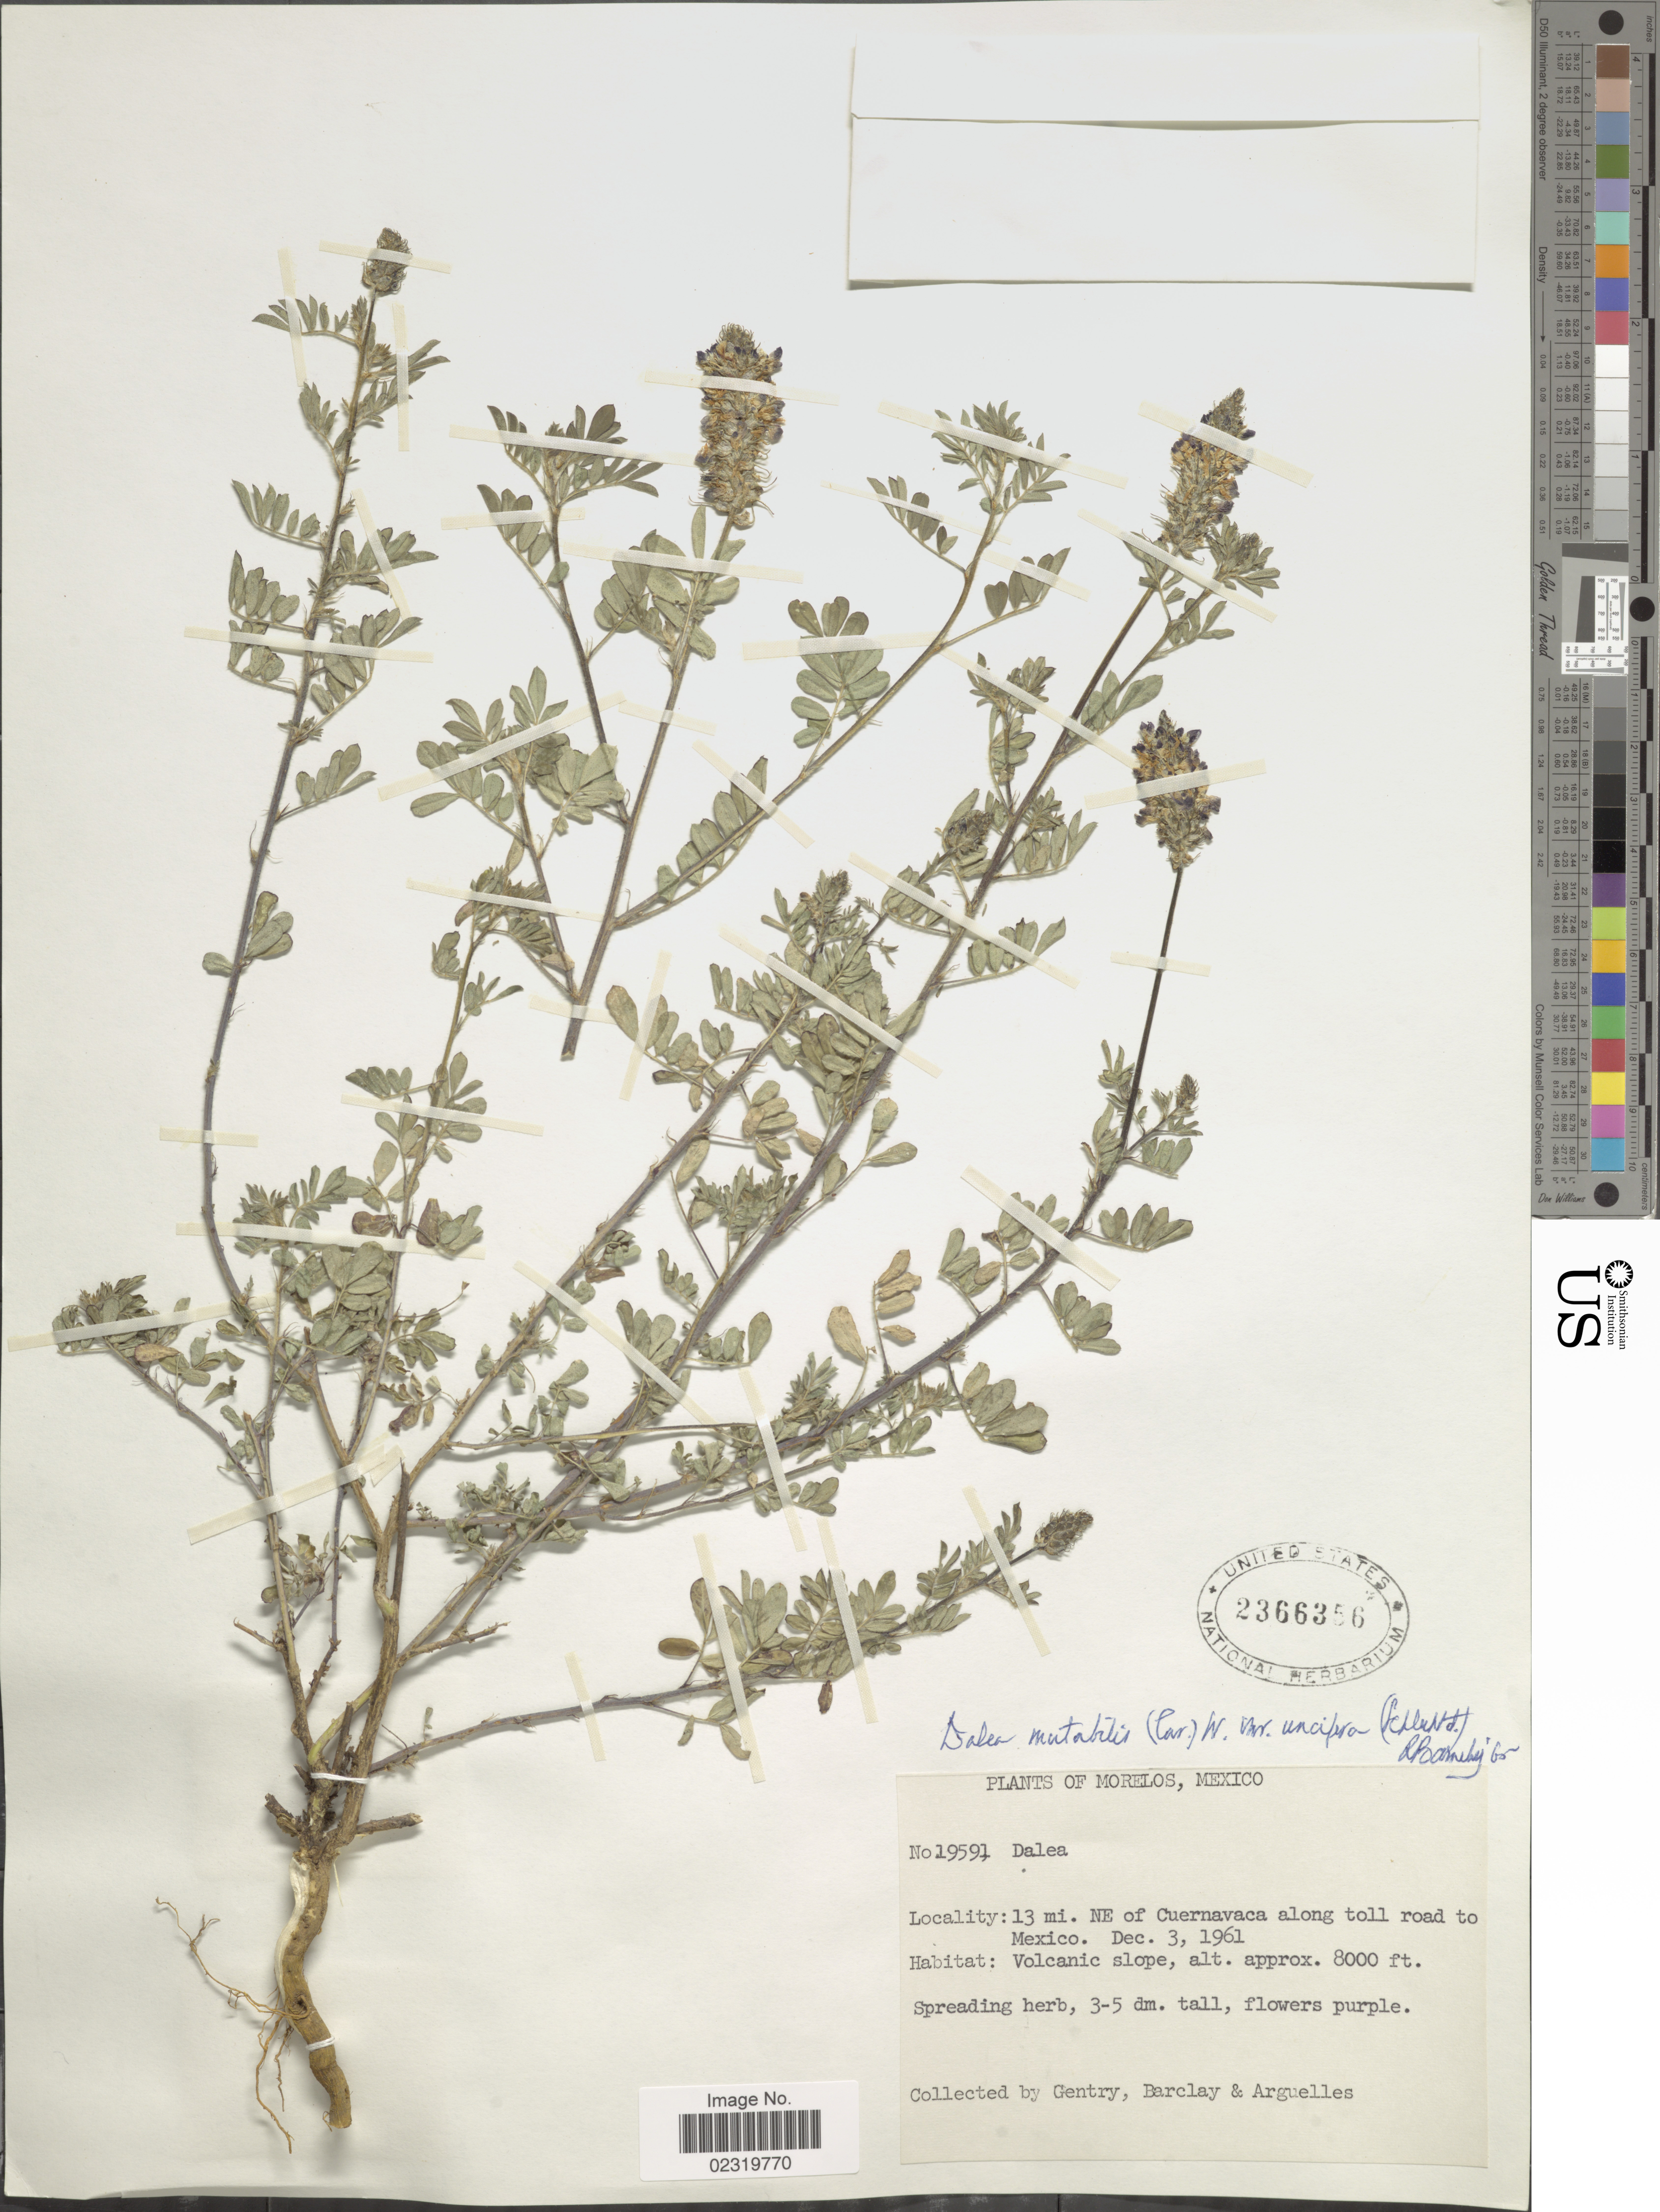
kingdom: Plantae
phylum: Tracheophyta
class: Magnoliopsida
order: Fabales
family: Fabaceae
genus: Dalea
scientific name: Dalea obovatifolia var. obovatifolia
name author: Ortega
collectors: Gentry, --, -- Barclay & Arguelles, --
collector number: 19591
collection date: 1961-12-03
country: Mexico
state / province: Morelos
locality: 13 mi NE of Cuernavaca along toll road to Mexico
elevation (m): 2438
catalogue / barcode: US 2366356